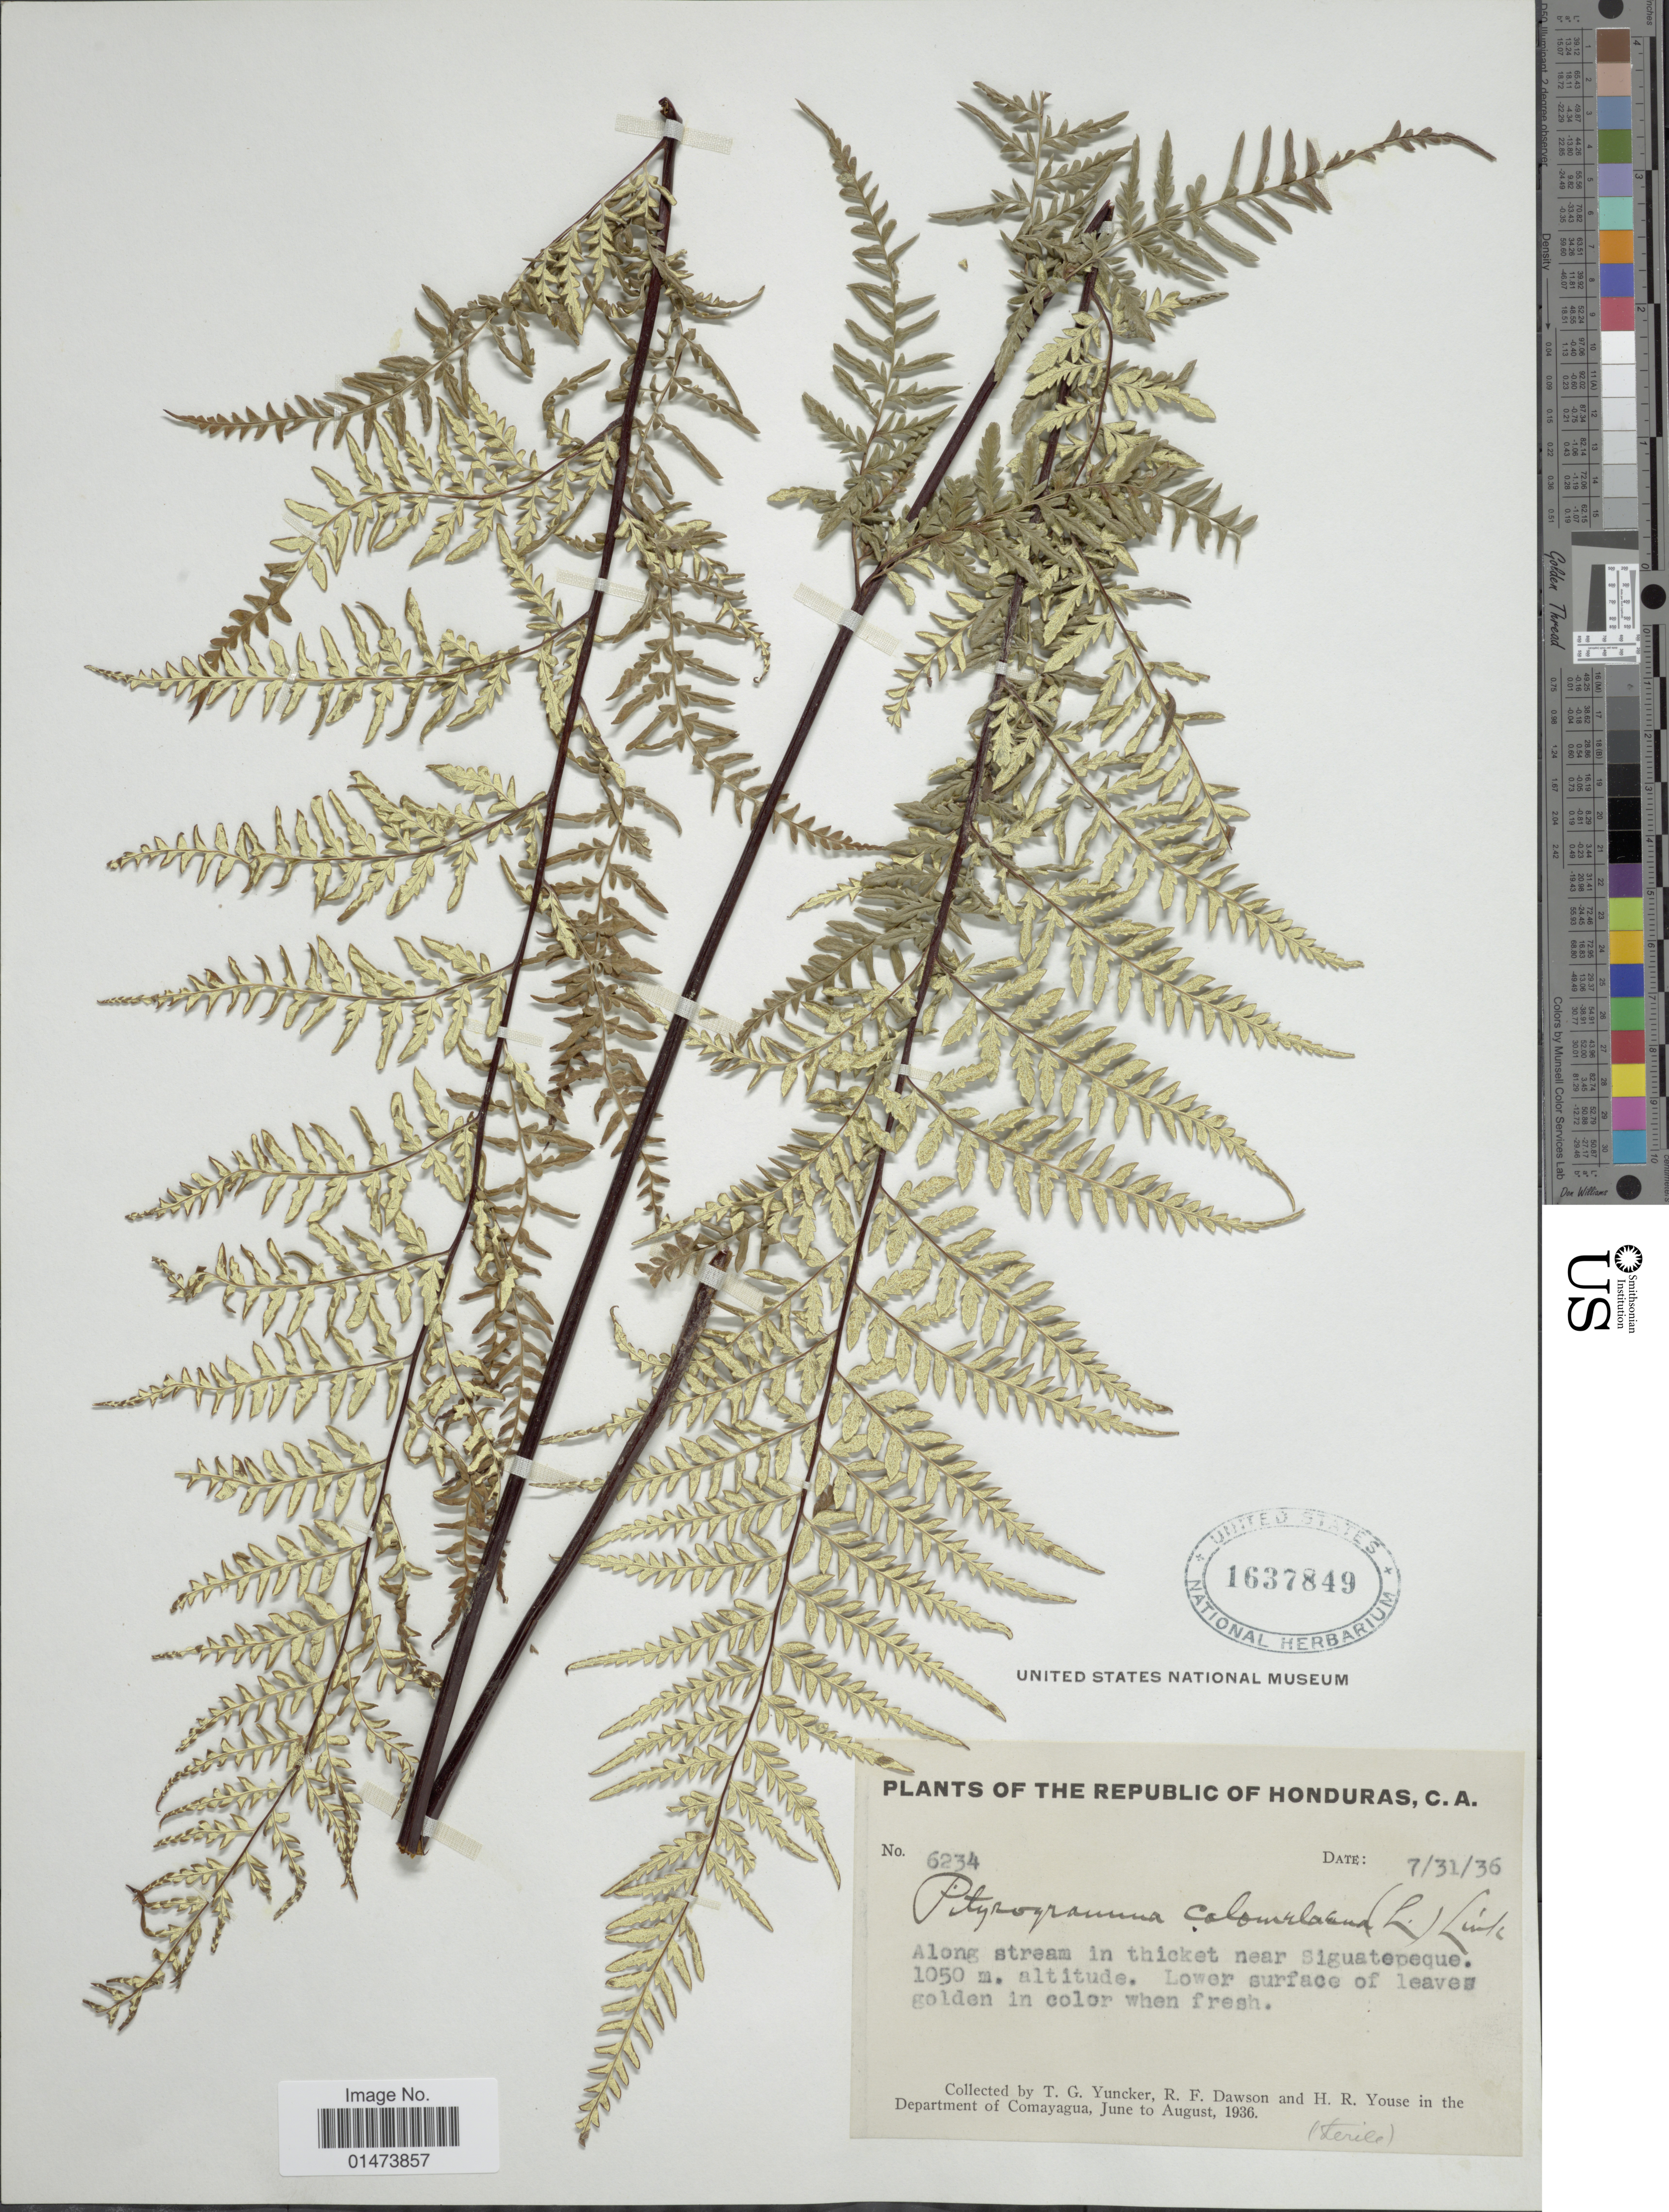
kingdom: Plantae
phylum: Tracheophyta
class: Polypodiopsida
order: Polypodiales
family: Pteridaceae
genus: Pityrogramma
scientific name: Pityrogramma calomelanos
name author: (L.) Link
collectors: T. G. Yuncker, R. F. Dawson & H. Youse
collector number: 6234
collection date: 1936-07-31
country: Honduras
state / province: Comayagua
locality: Along stream in thicket near Siguatepeque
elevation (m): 1050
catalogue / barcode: US 1637849